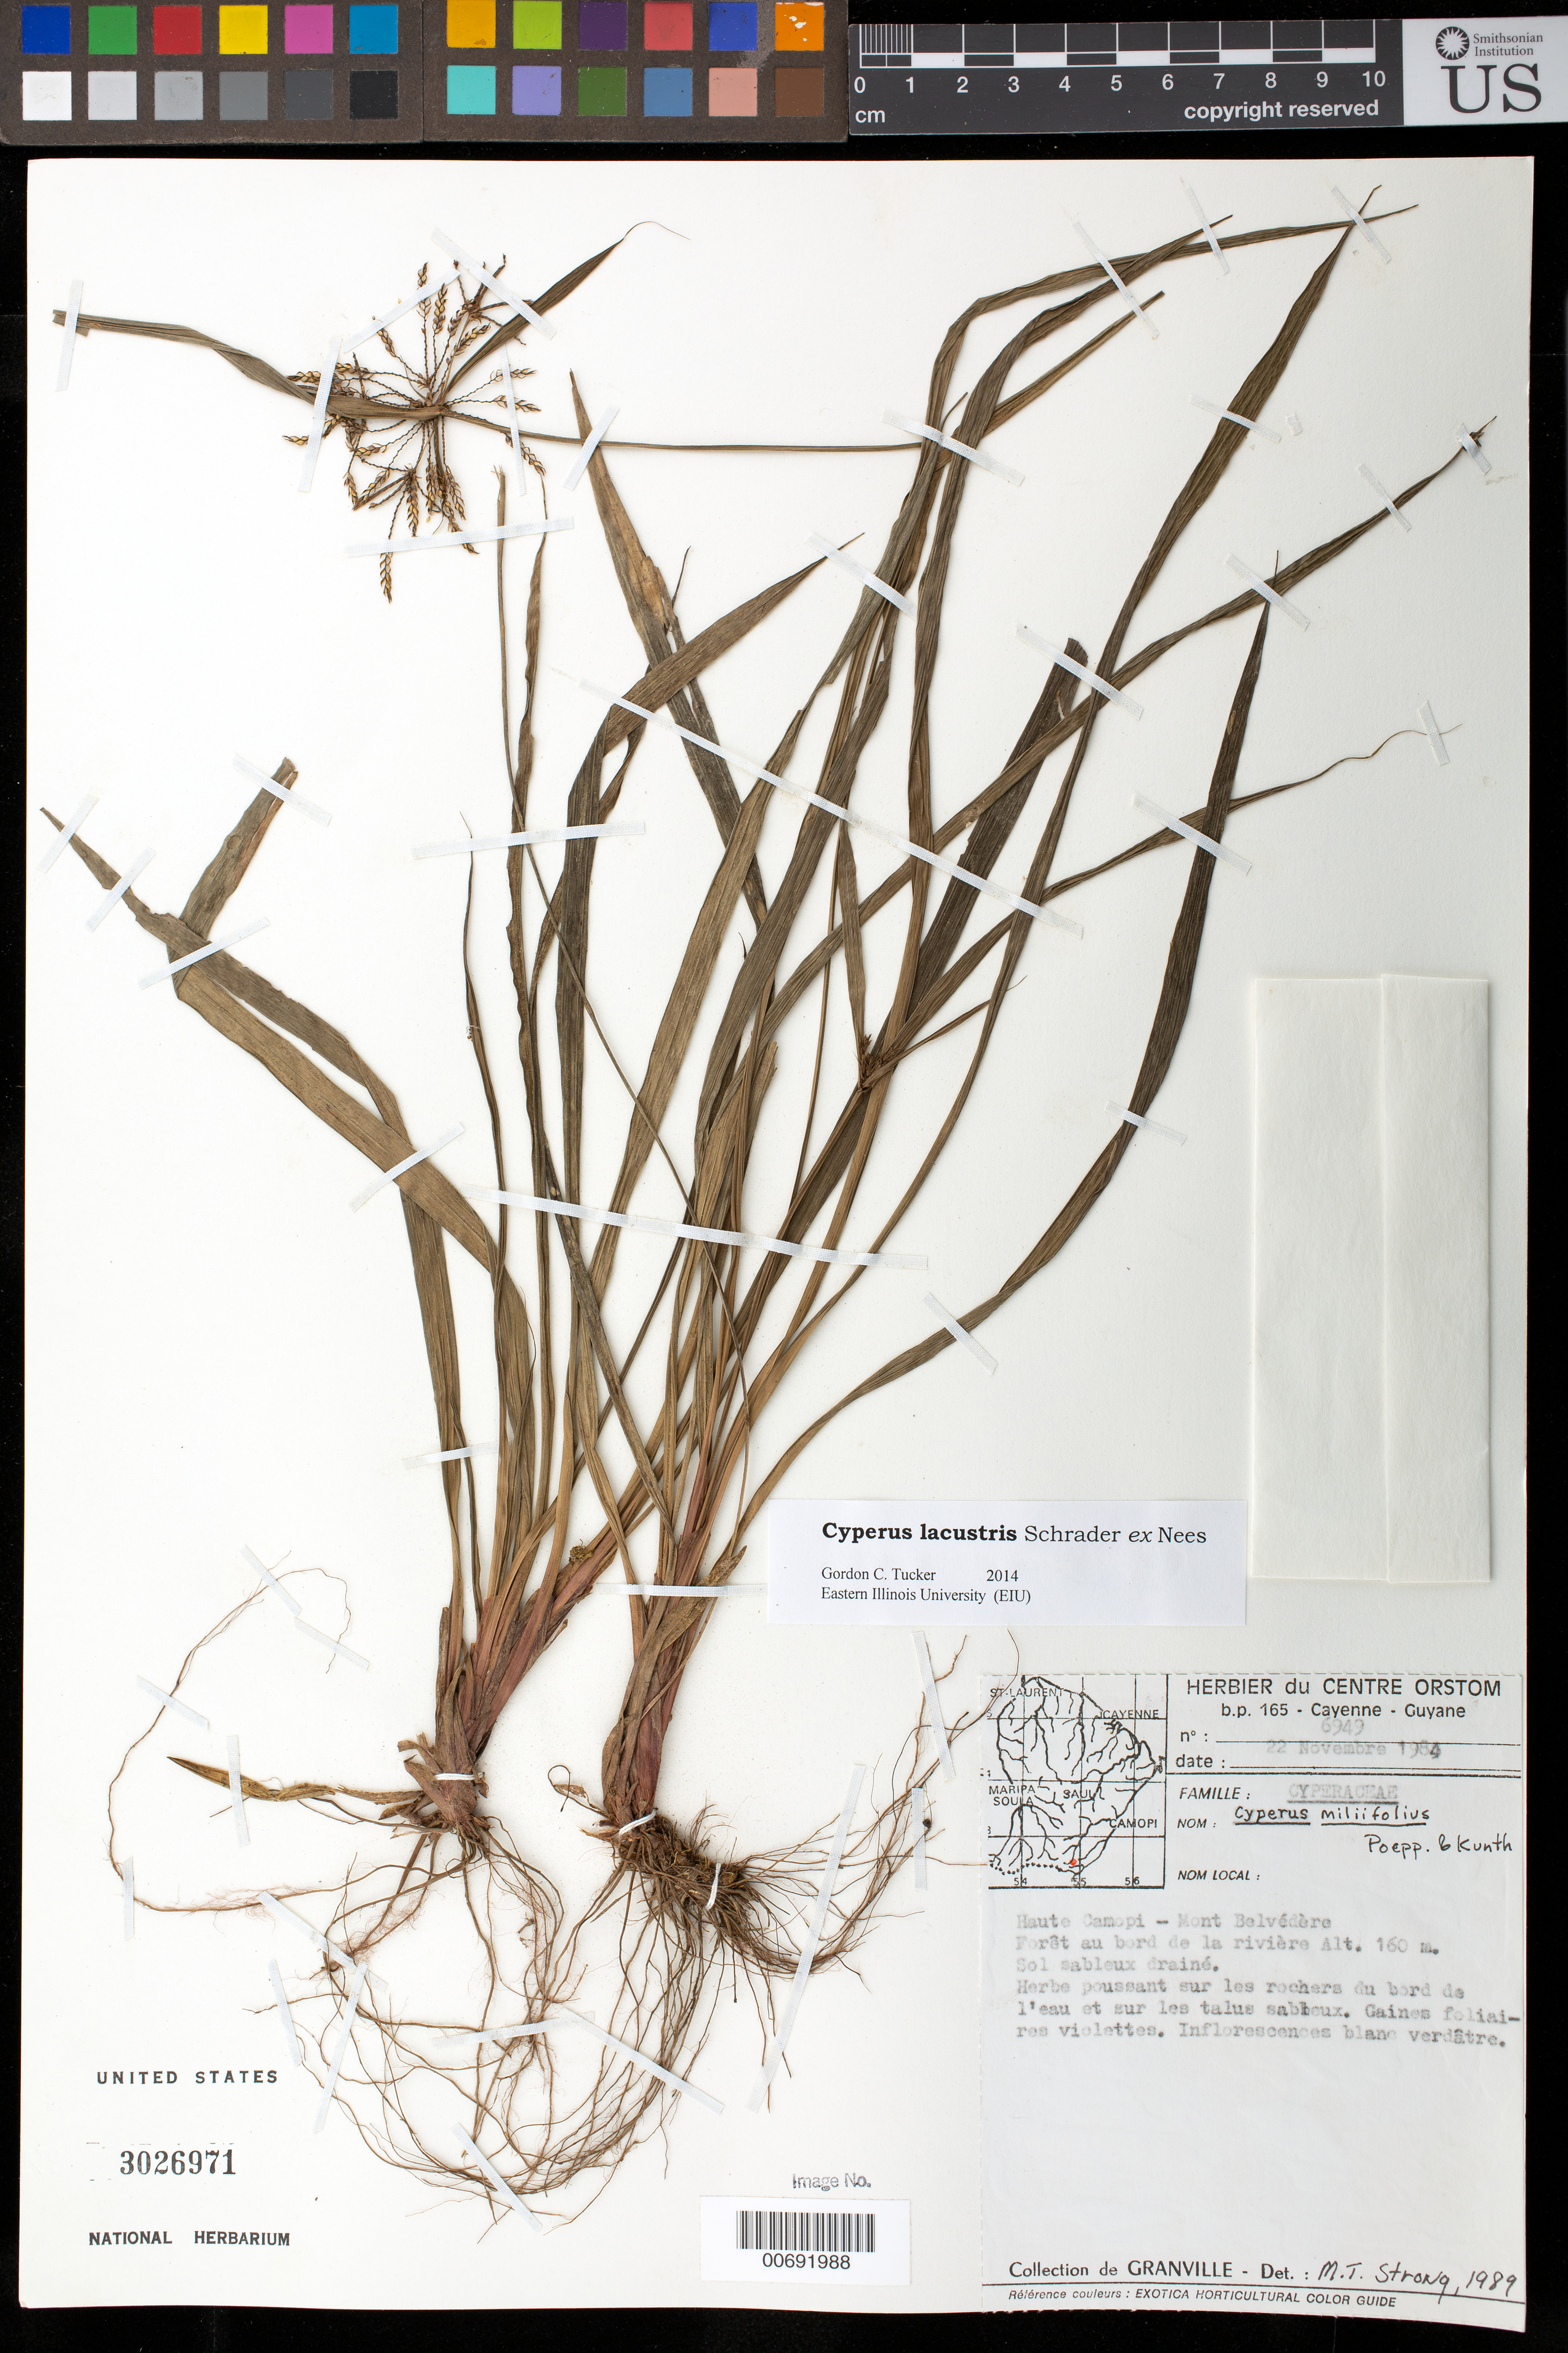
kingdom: Plantae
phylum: Tracheophyta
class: Liliopsida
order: Poales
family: Cyperaceae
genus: Cyperus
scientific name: Cyperus lacustris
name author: Schrad. ex Nees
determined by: Tucker, G. C.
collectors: J.-J. de Granville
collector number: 6949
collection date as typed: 22-Nov-84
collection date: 1984-11-22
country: French Guiana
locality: Mont Belvédère, haute Camopi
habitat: Forêt au bord de la rivière; Sol sableux drainé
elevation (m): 160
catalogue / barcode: US 3026971